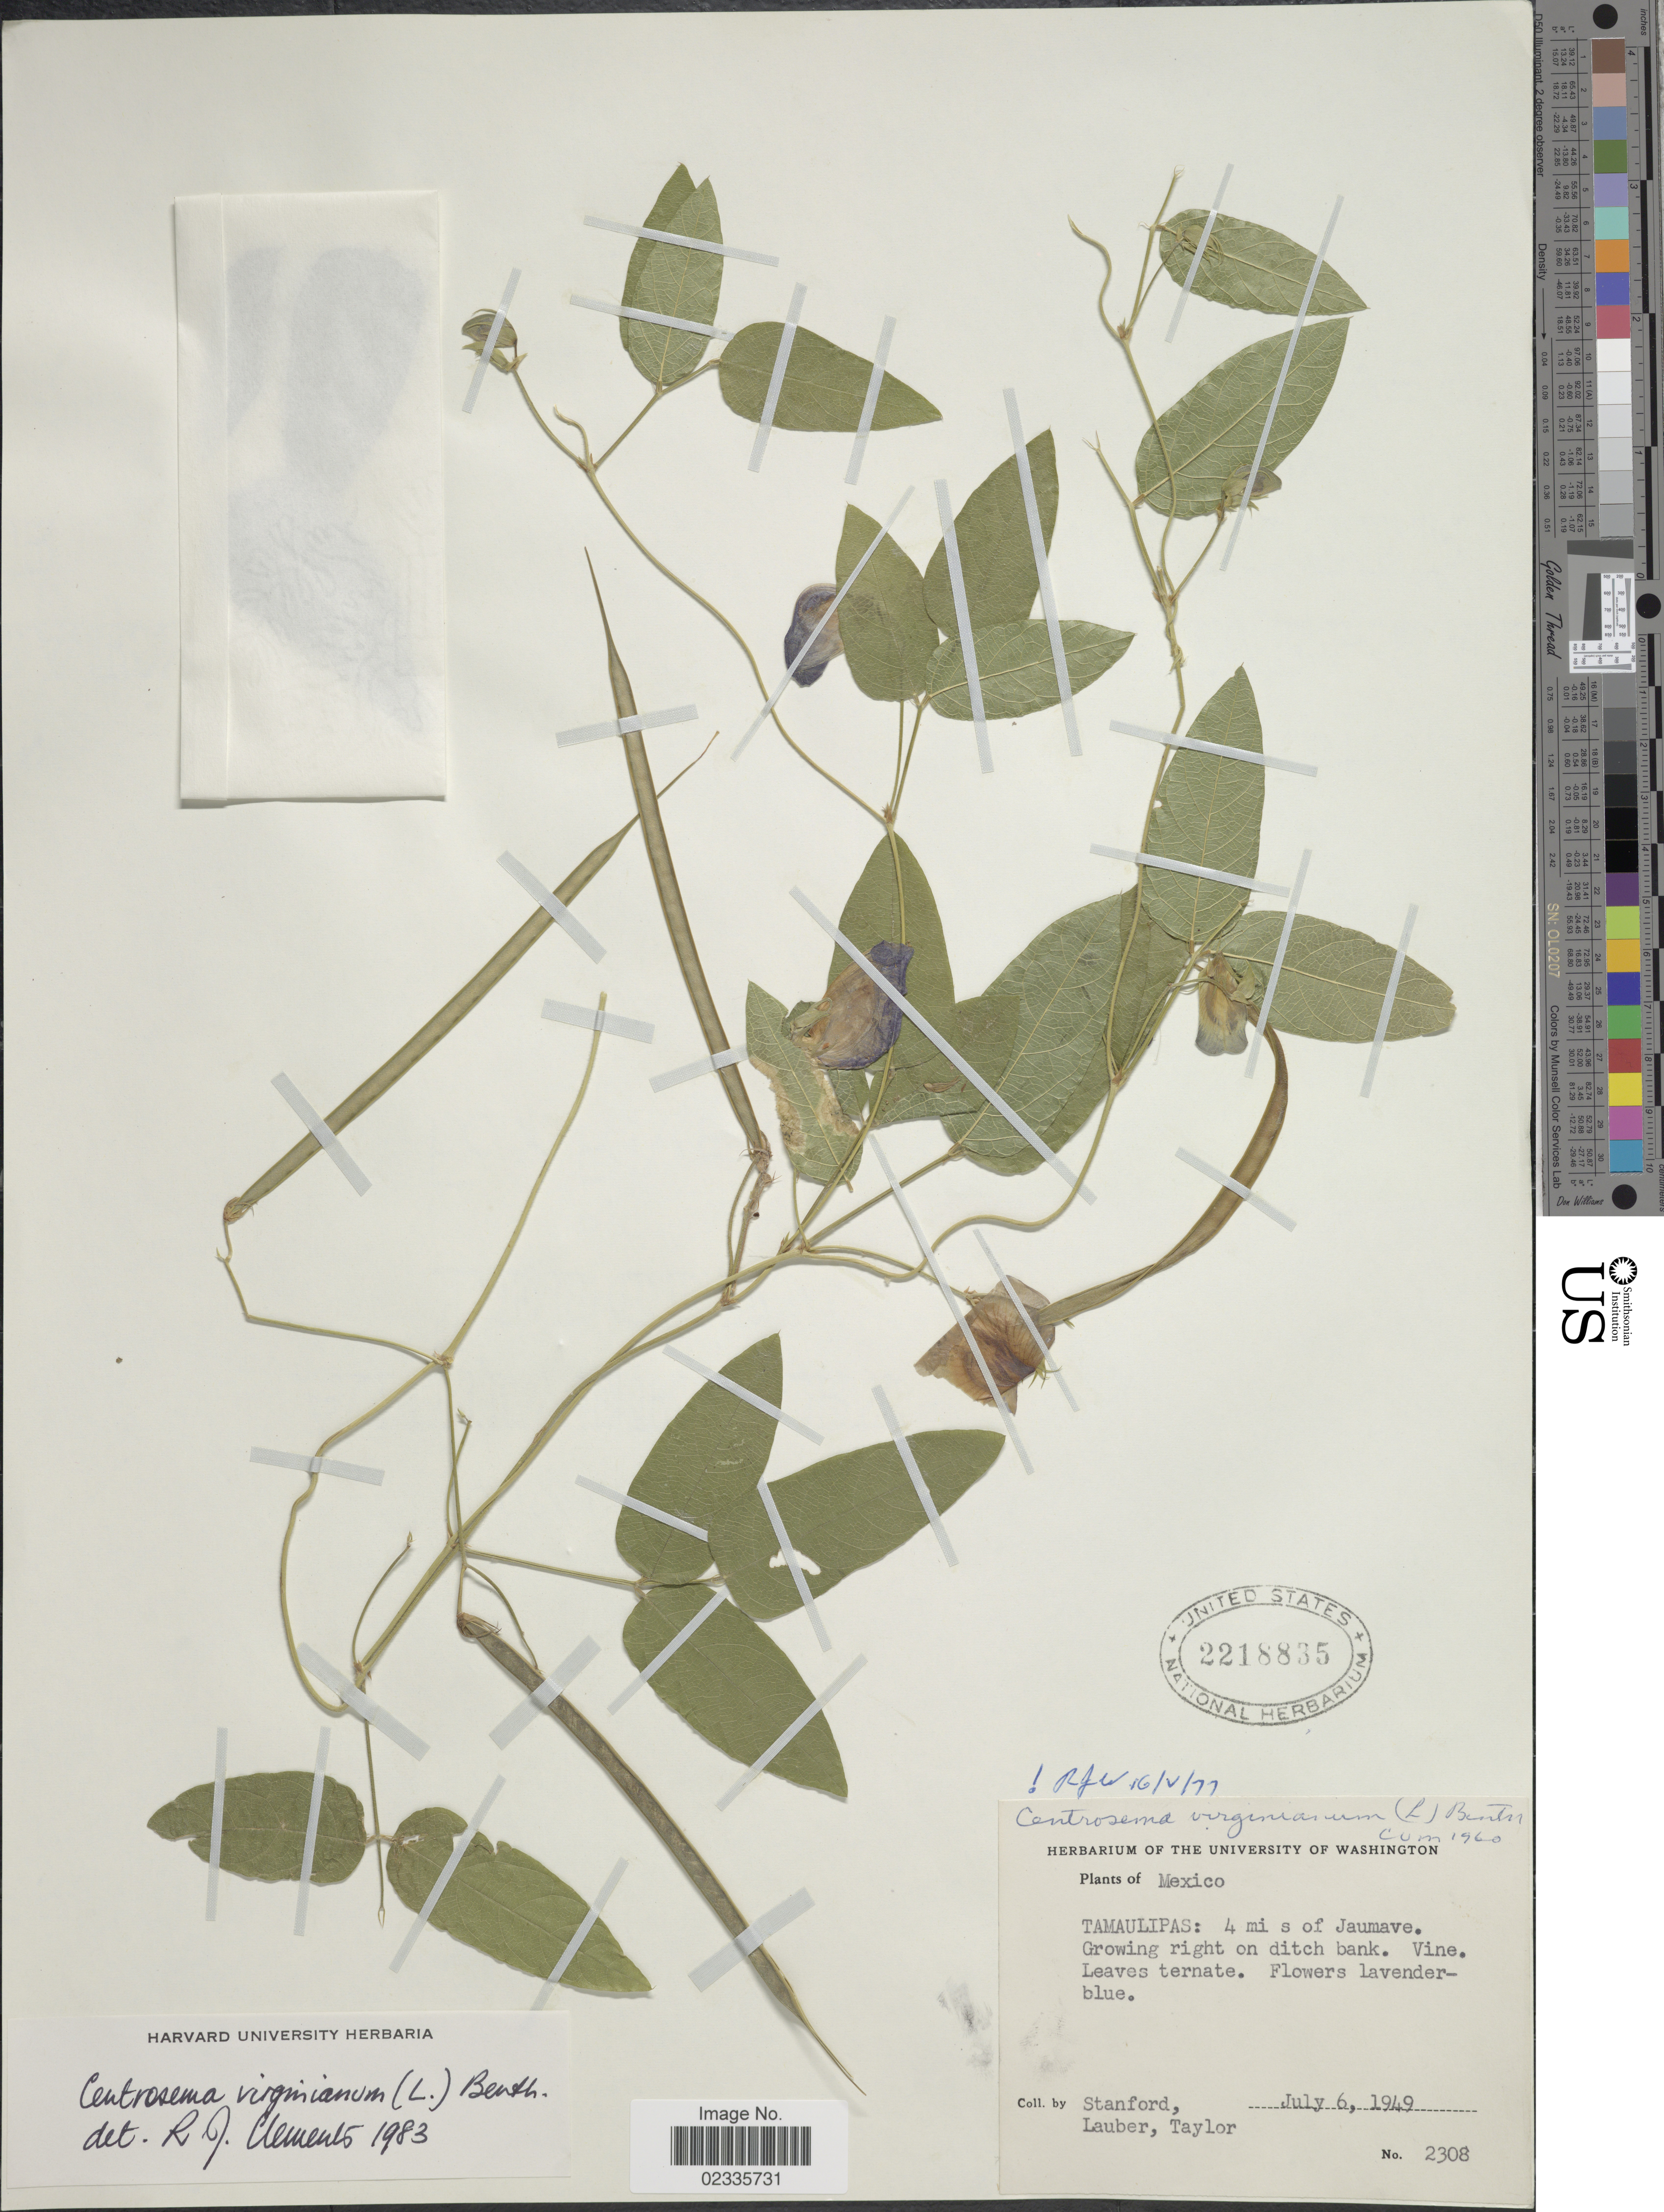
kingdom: Plantae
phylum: Tracheophyta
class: Magnoliopsida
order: Fabales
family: Fabaceae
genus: Centrosema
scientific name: Centrosema virginianum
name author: (L.) Benth.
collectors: -. Stanford, Lauber, -- & -- Taylor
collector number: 2308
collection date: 1949-07-06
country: Mexico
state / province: Tamaulipas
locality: Tamaulipas: 4 mi s of Jaumave.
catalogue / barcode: US 2218835